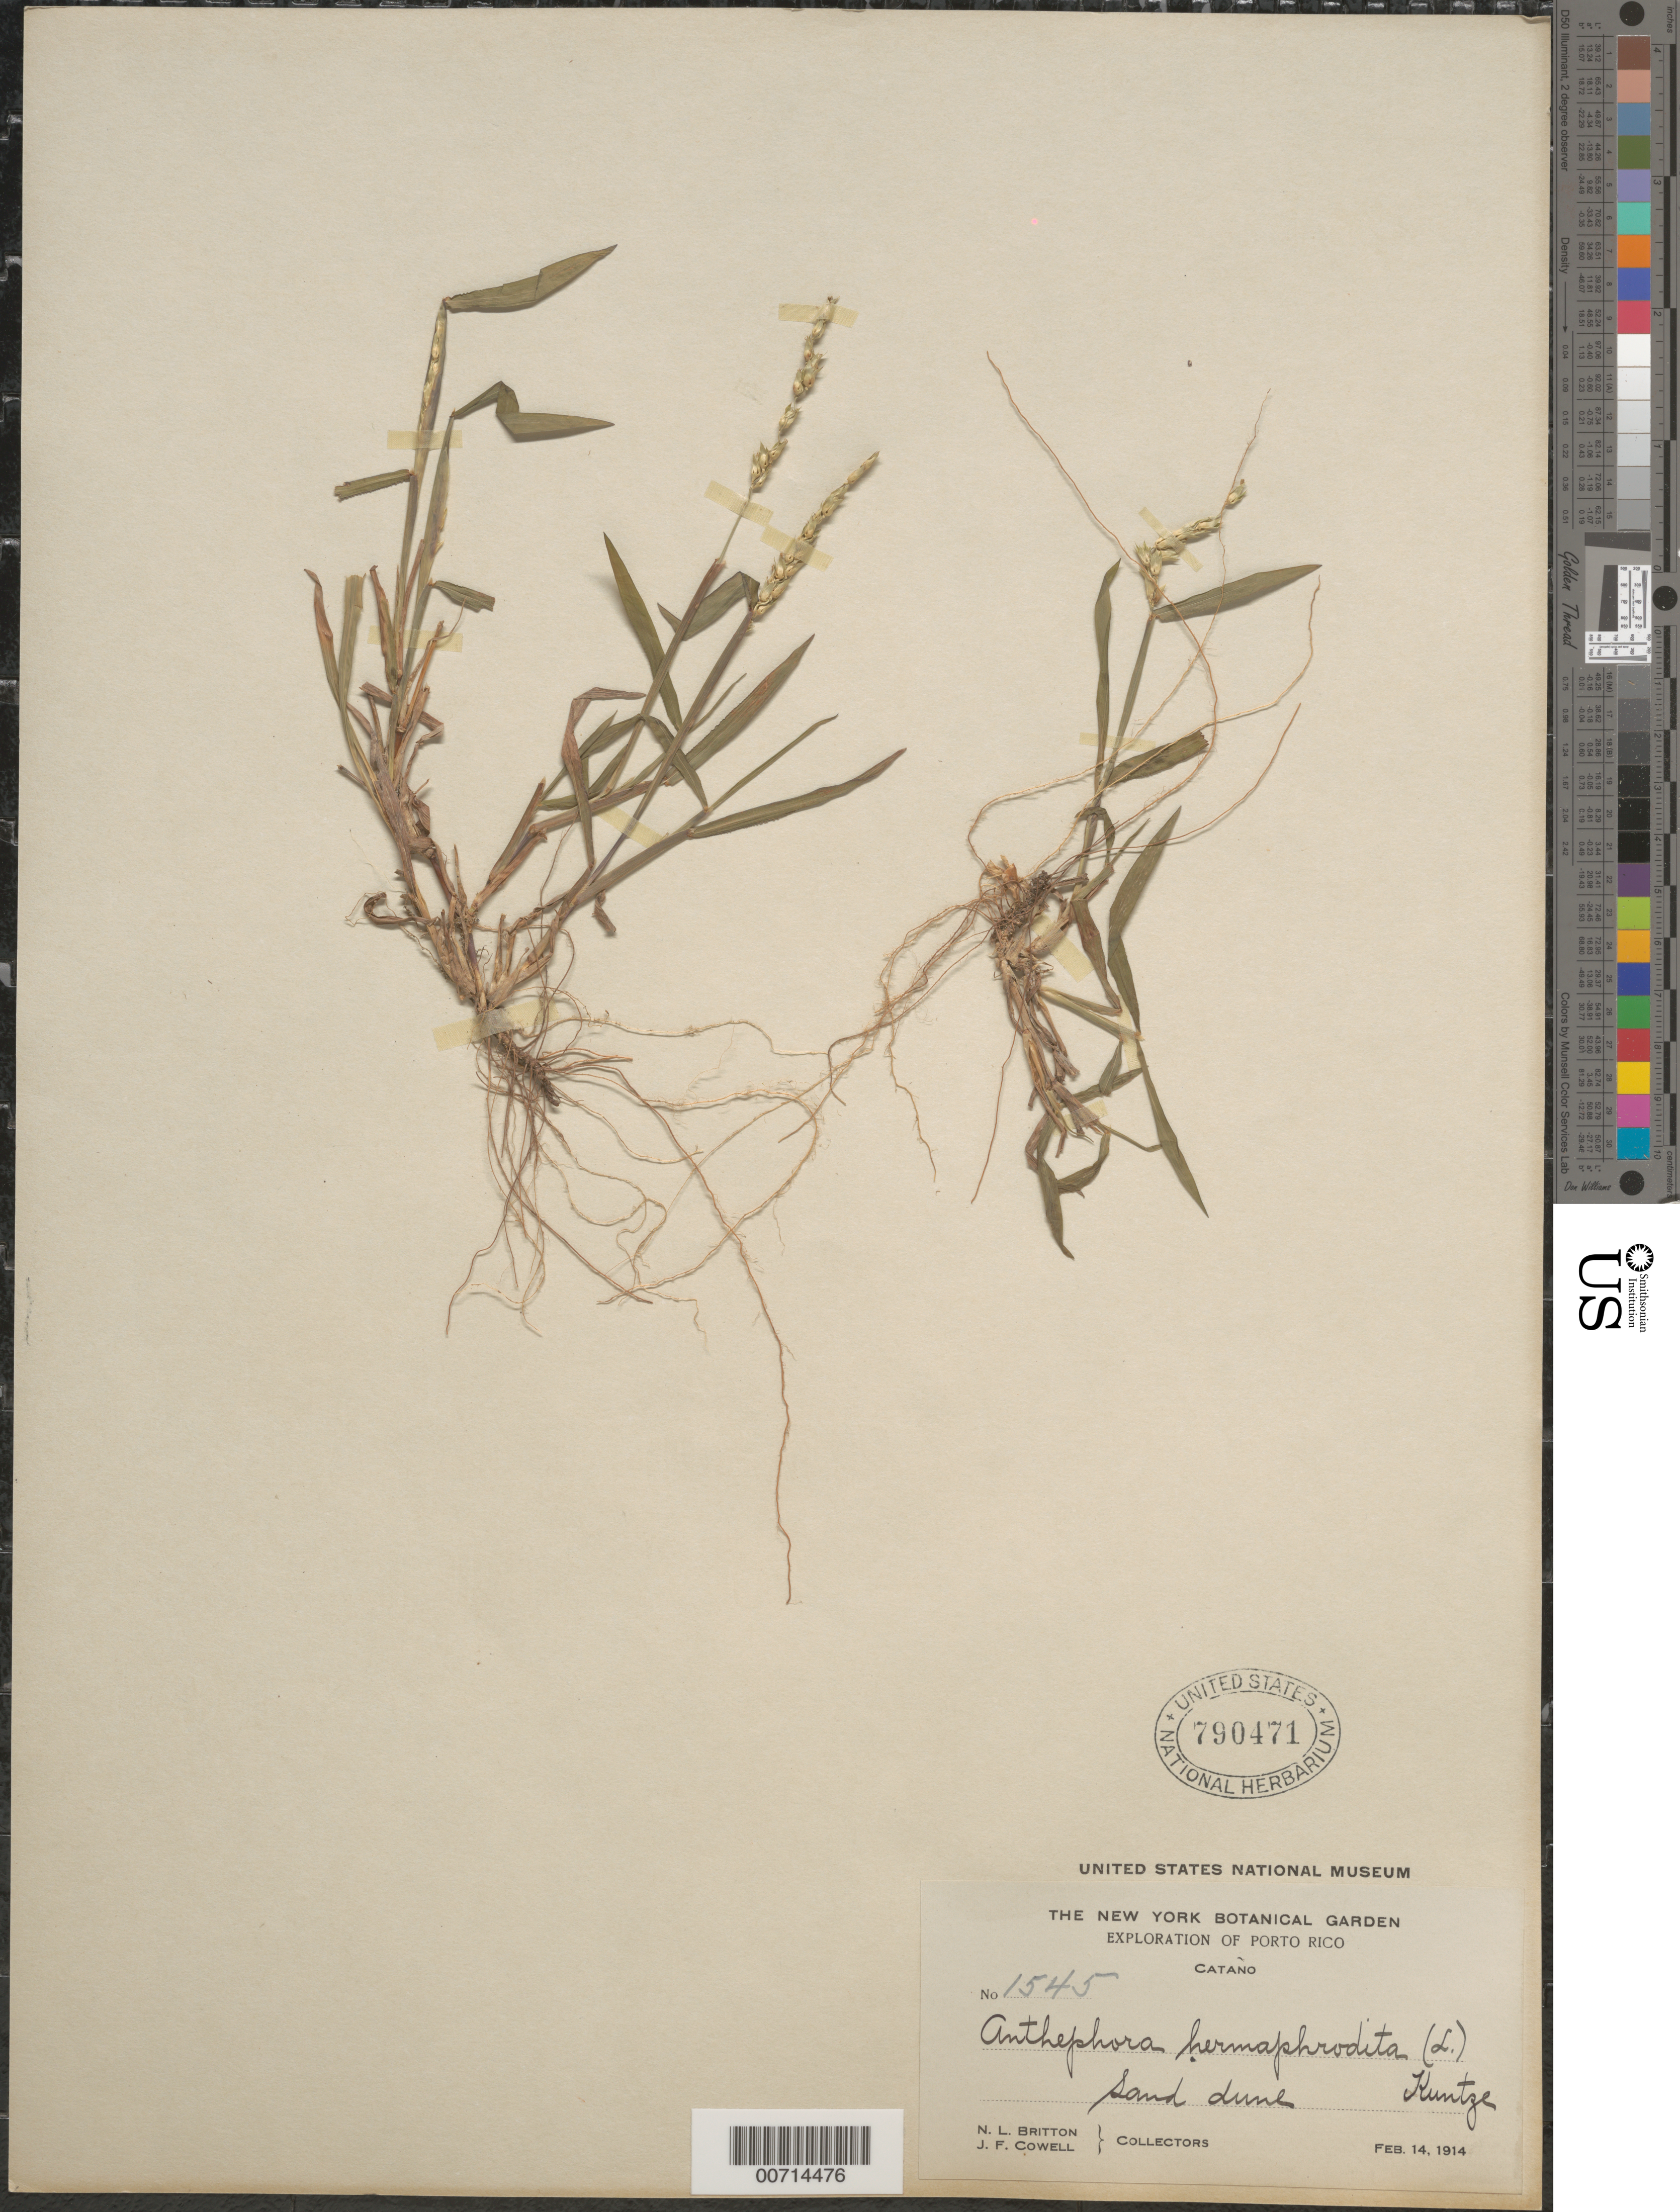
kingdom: Plantae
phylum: Tracheophyta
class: Liliopsida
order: Poales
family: Poaceae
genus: Anthephora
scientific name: Anthephora hermaphrodita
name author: (L.) Kuntze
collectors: N. Britton & J. F. Cowell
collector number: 1545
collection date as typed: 14 Feb 1914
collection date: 1914-02-14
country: Puerto Rico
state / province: Cataño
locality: Cataño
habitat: Sand dune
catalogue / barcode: US 790471